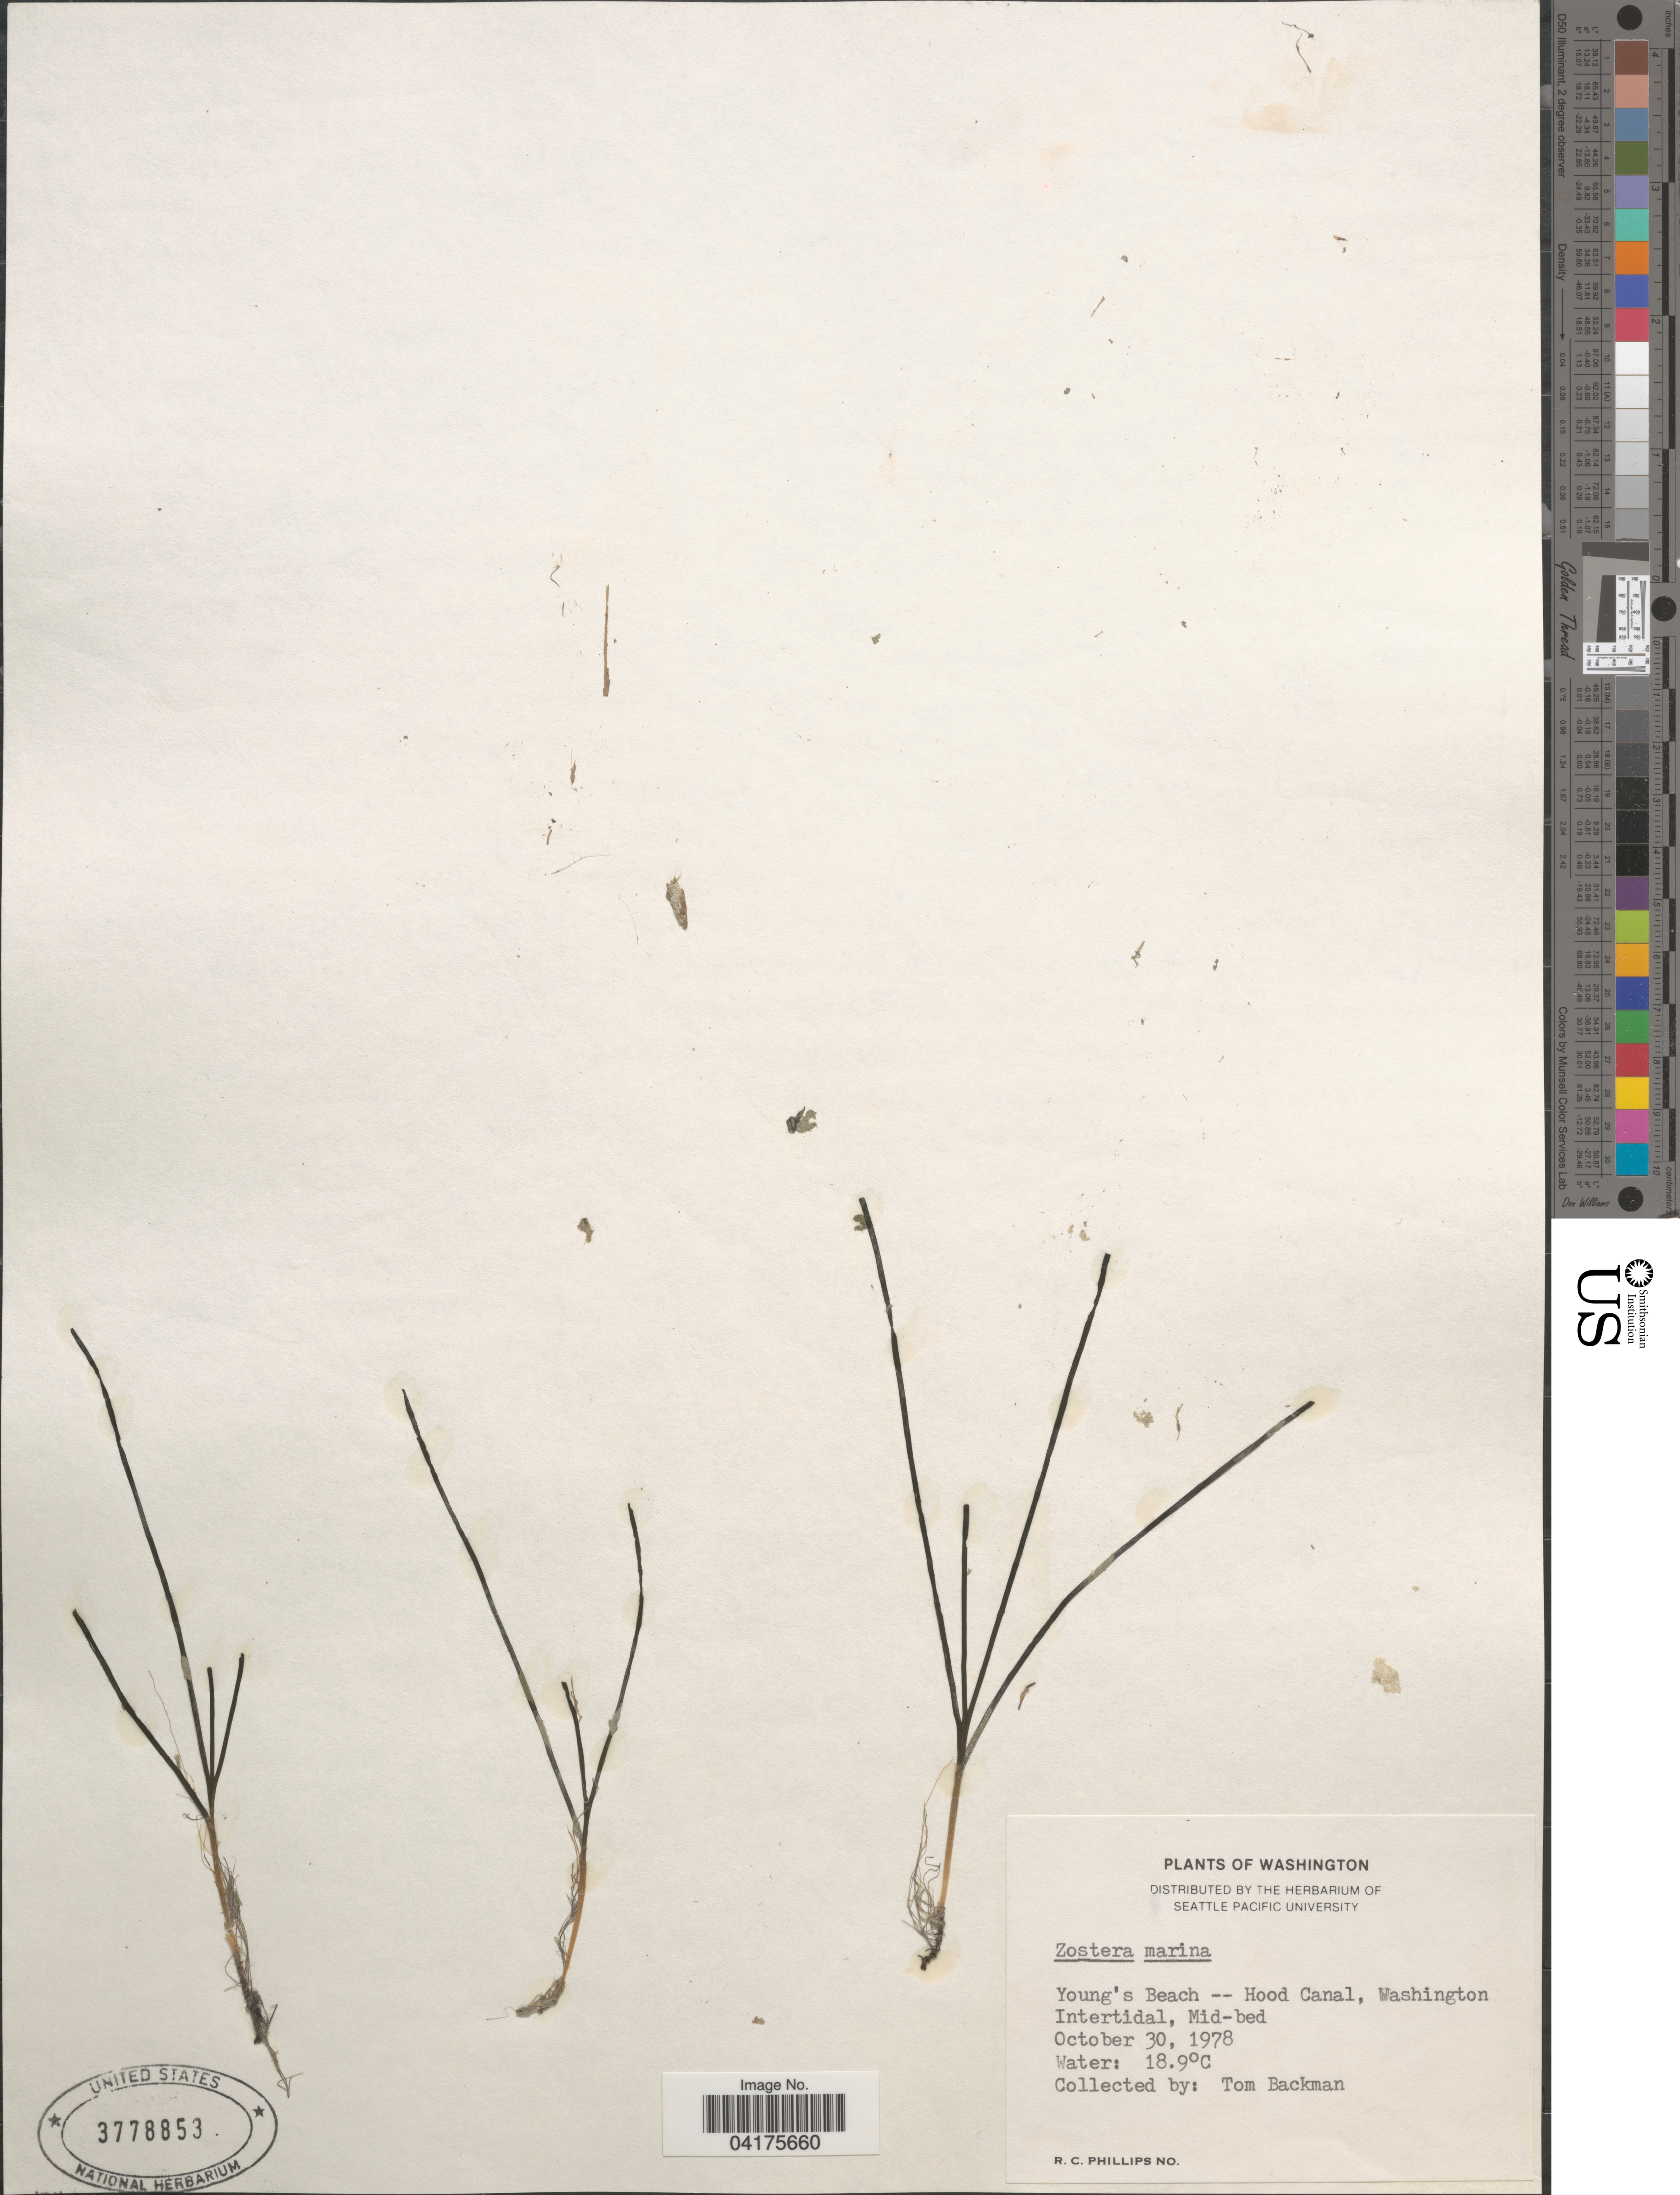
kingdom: Plantae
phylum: Tracheophyta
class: Liliopsida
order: Alismatales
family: Zosteraceae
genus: Zostera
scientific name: Zostera marina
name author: L.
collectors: T. Backman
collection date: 1978-10-30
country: United States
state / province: Washington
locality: Young's Beach -- Hood Canal.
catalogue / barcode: US 3778853